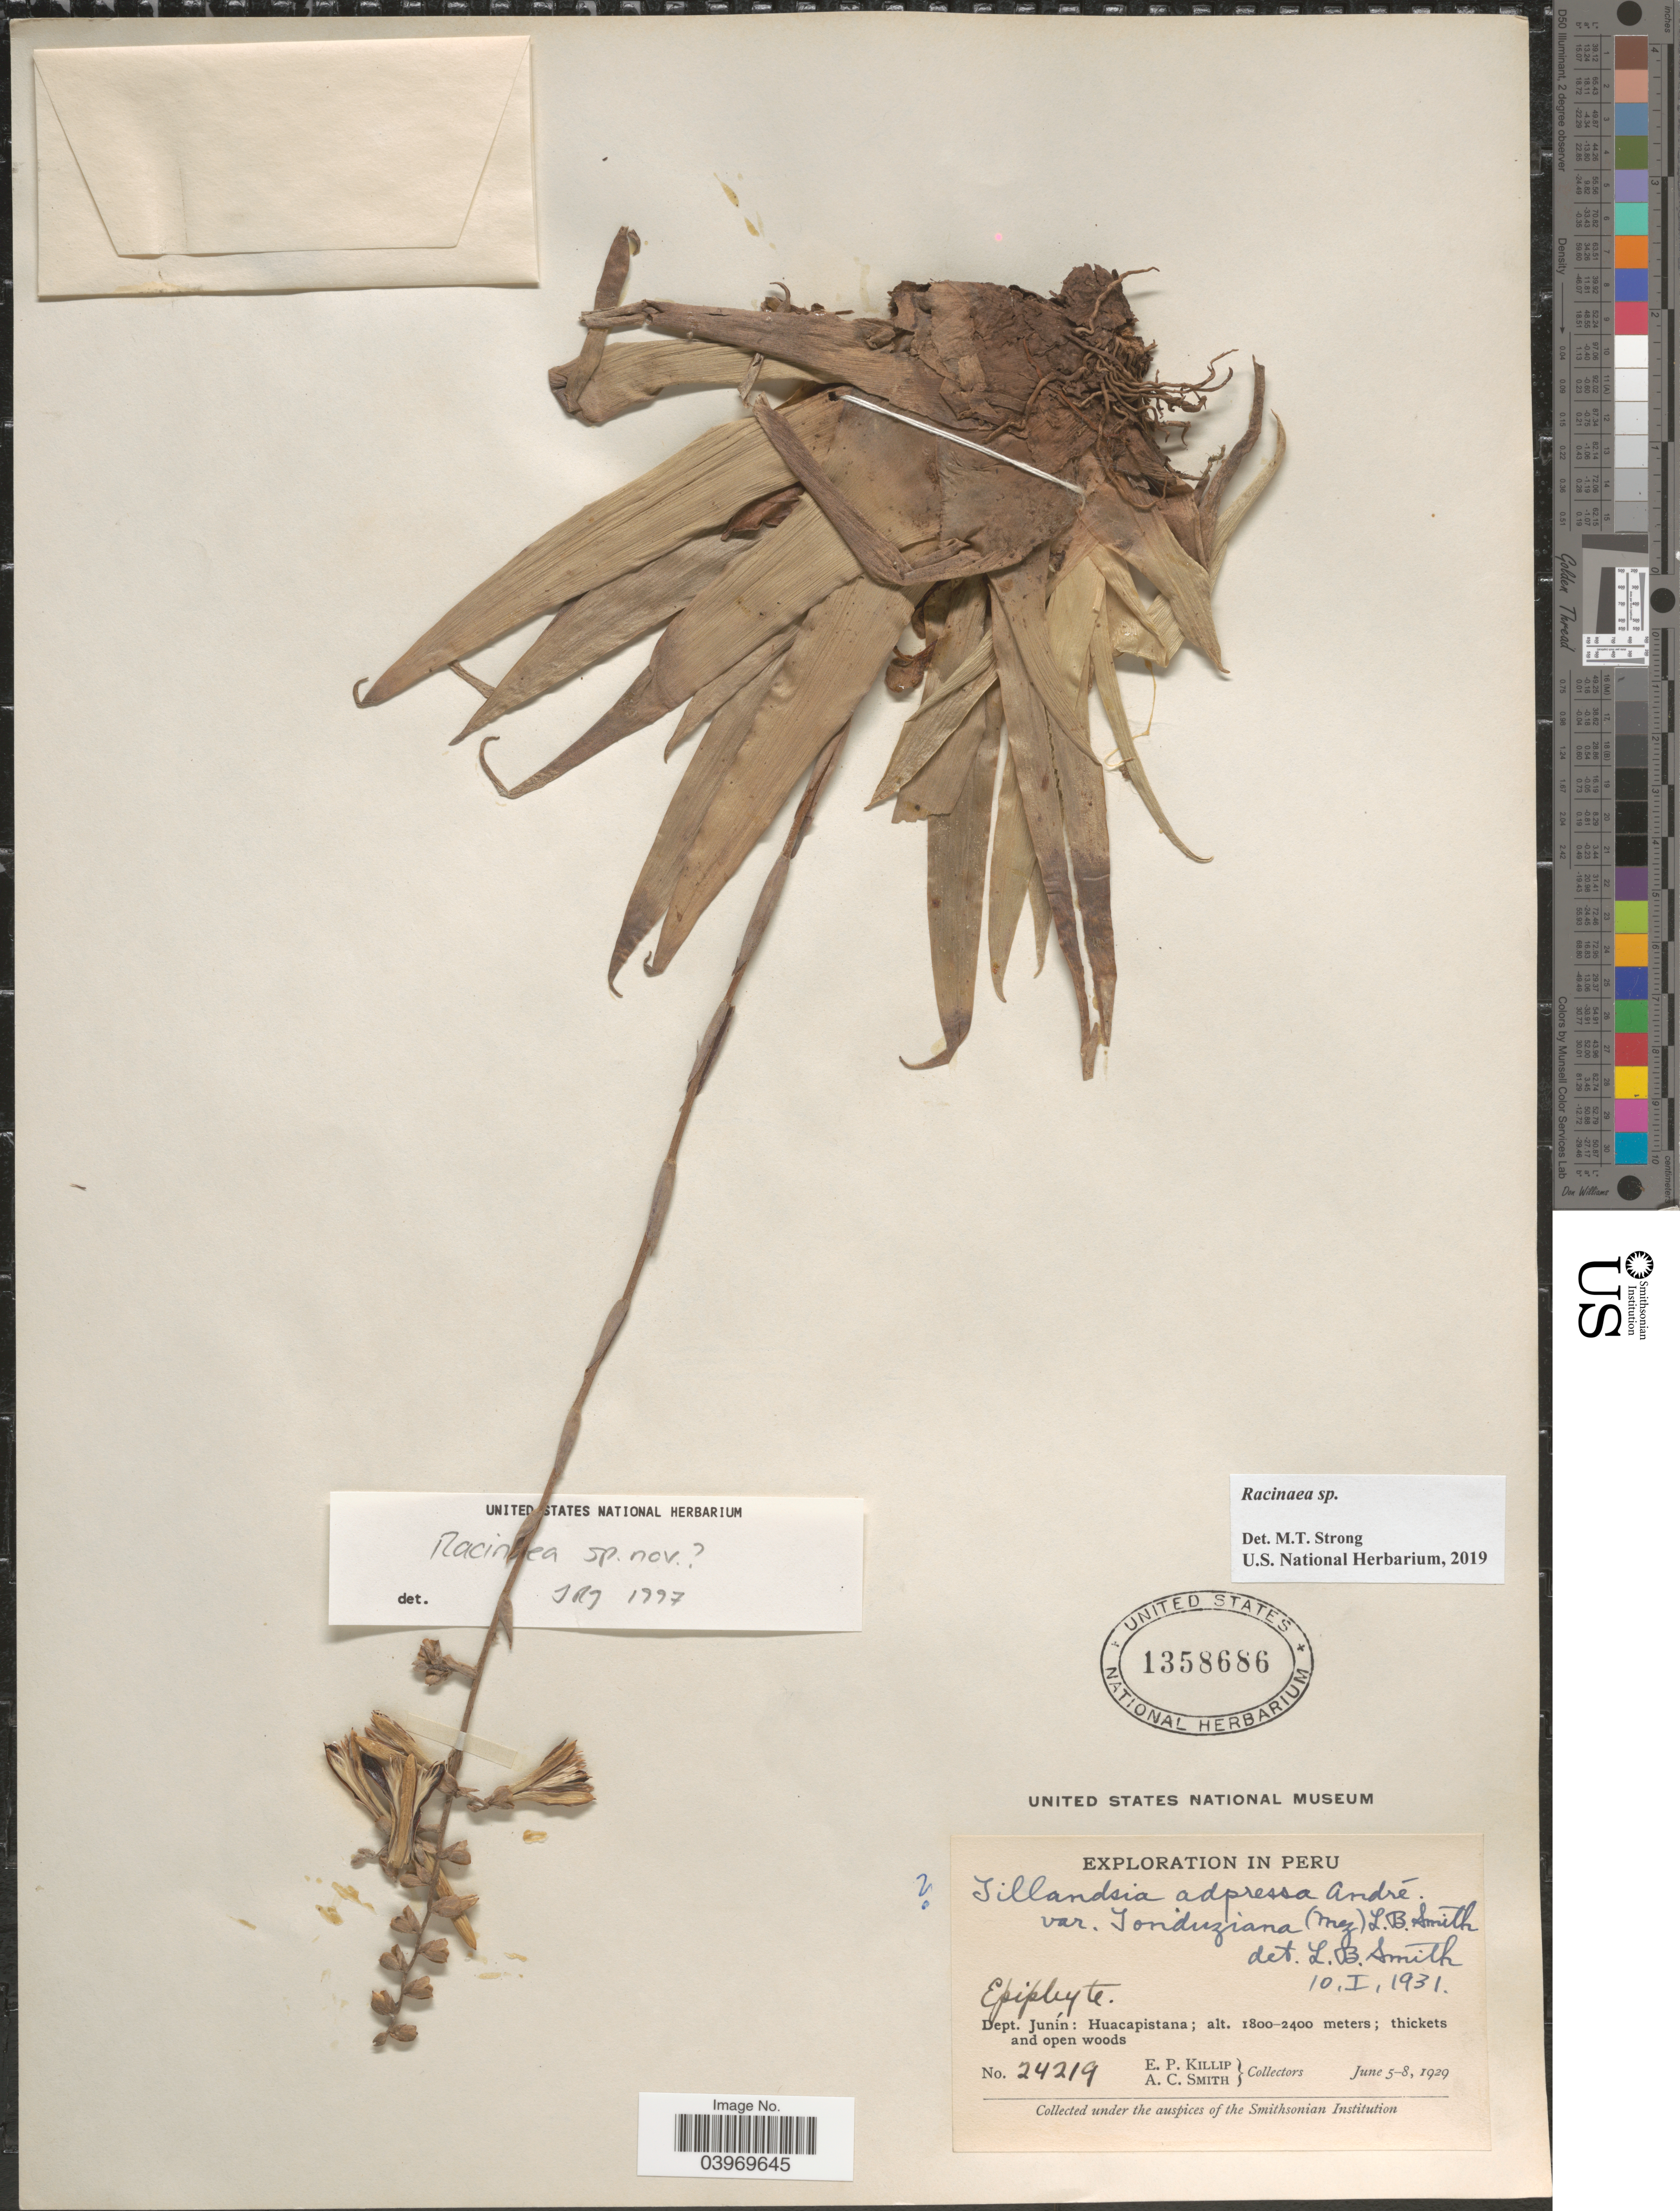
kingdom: Plantae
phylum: Tracheophyta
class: Liliopsida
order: Poales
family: Bromeliaceae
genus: Racinaea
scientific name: Racinaea sp.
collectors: E. P. Killip & A. C. Smith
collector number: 24219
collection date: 1929-06-05/1929-06-08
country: Peru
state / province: Junín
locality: Dept. Junín: Huacapistana.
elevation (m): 1800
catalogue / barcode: US 1358686